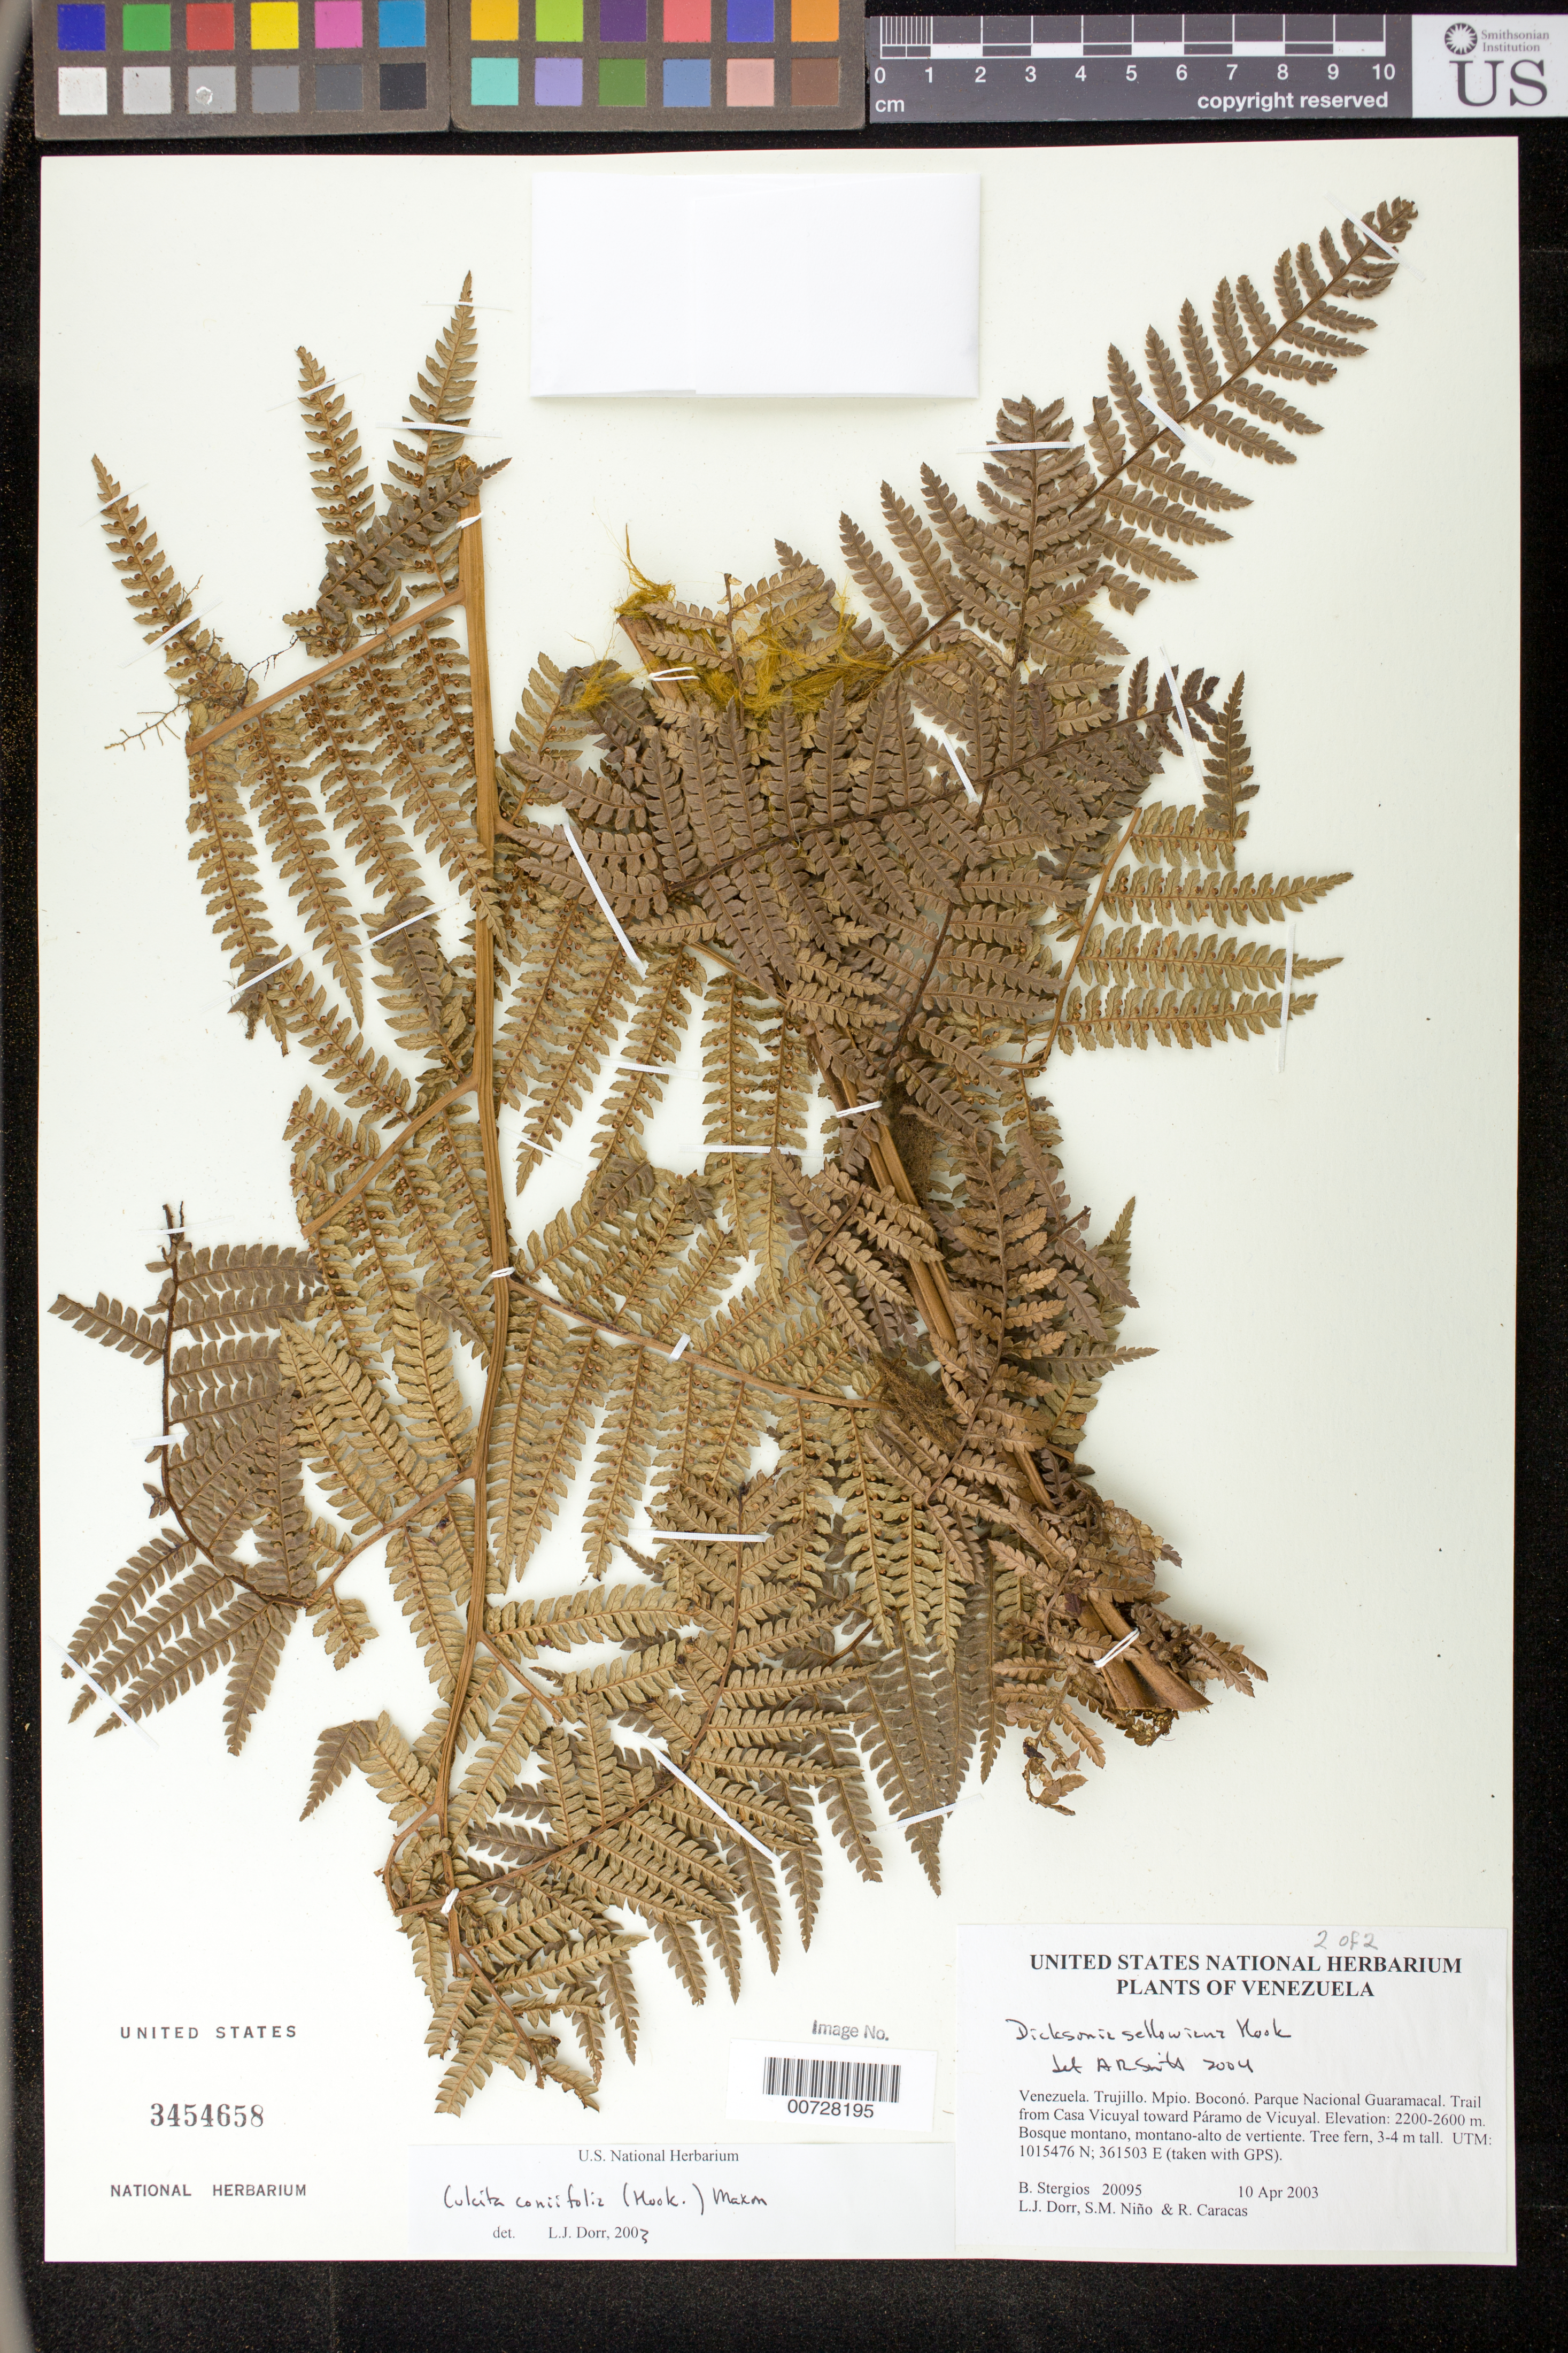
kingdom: Plantae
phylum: Tracheophyta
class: Polypodiopsida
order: Cyatheales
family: Culcitaceae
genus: Culcita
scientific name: Culcita coniifolia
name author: (Hook.) Maxon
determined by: Dorr, L. J., (BOT), Smithsonian Institution - National Museum of Natural History (UNITED STATES)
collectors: B. G. Stergios, L. J. Dorr, S. M. Niño & R. Caracas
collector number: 20095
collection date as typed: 10 Apr 2003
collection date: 2003-04-10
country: Venezuela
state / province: Trujillo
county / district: Boconó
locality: Parque Nacional Guaramacal. Trail from Casa Vicuyal toward Páramo de Vicuyal.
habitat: Bosque montano, montano-alto de vertiente.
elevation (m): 2200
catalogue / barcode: US 3454658